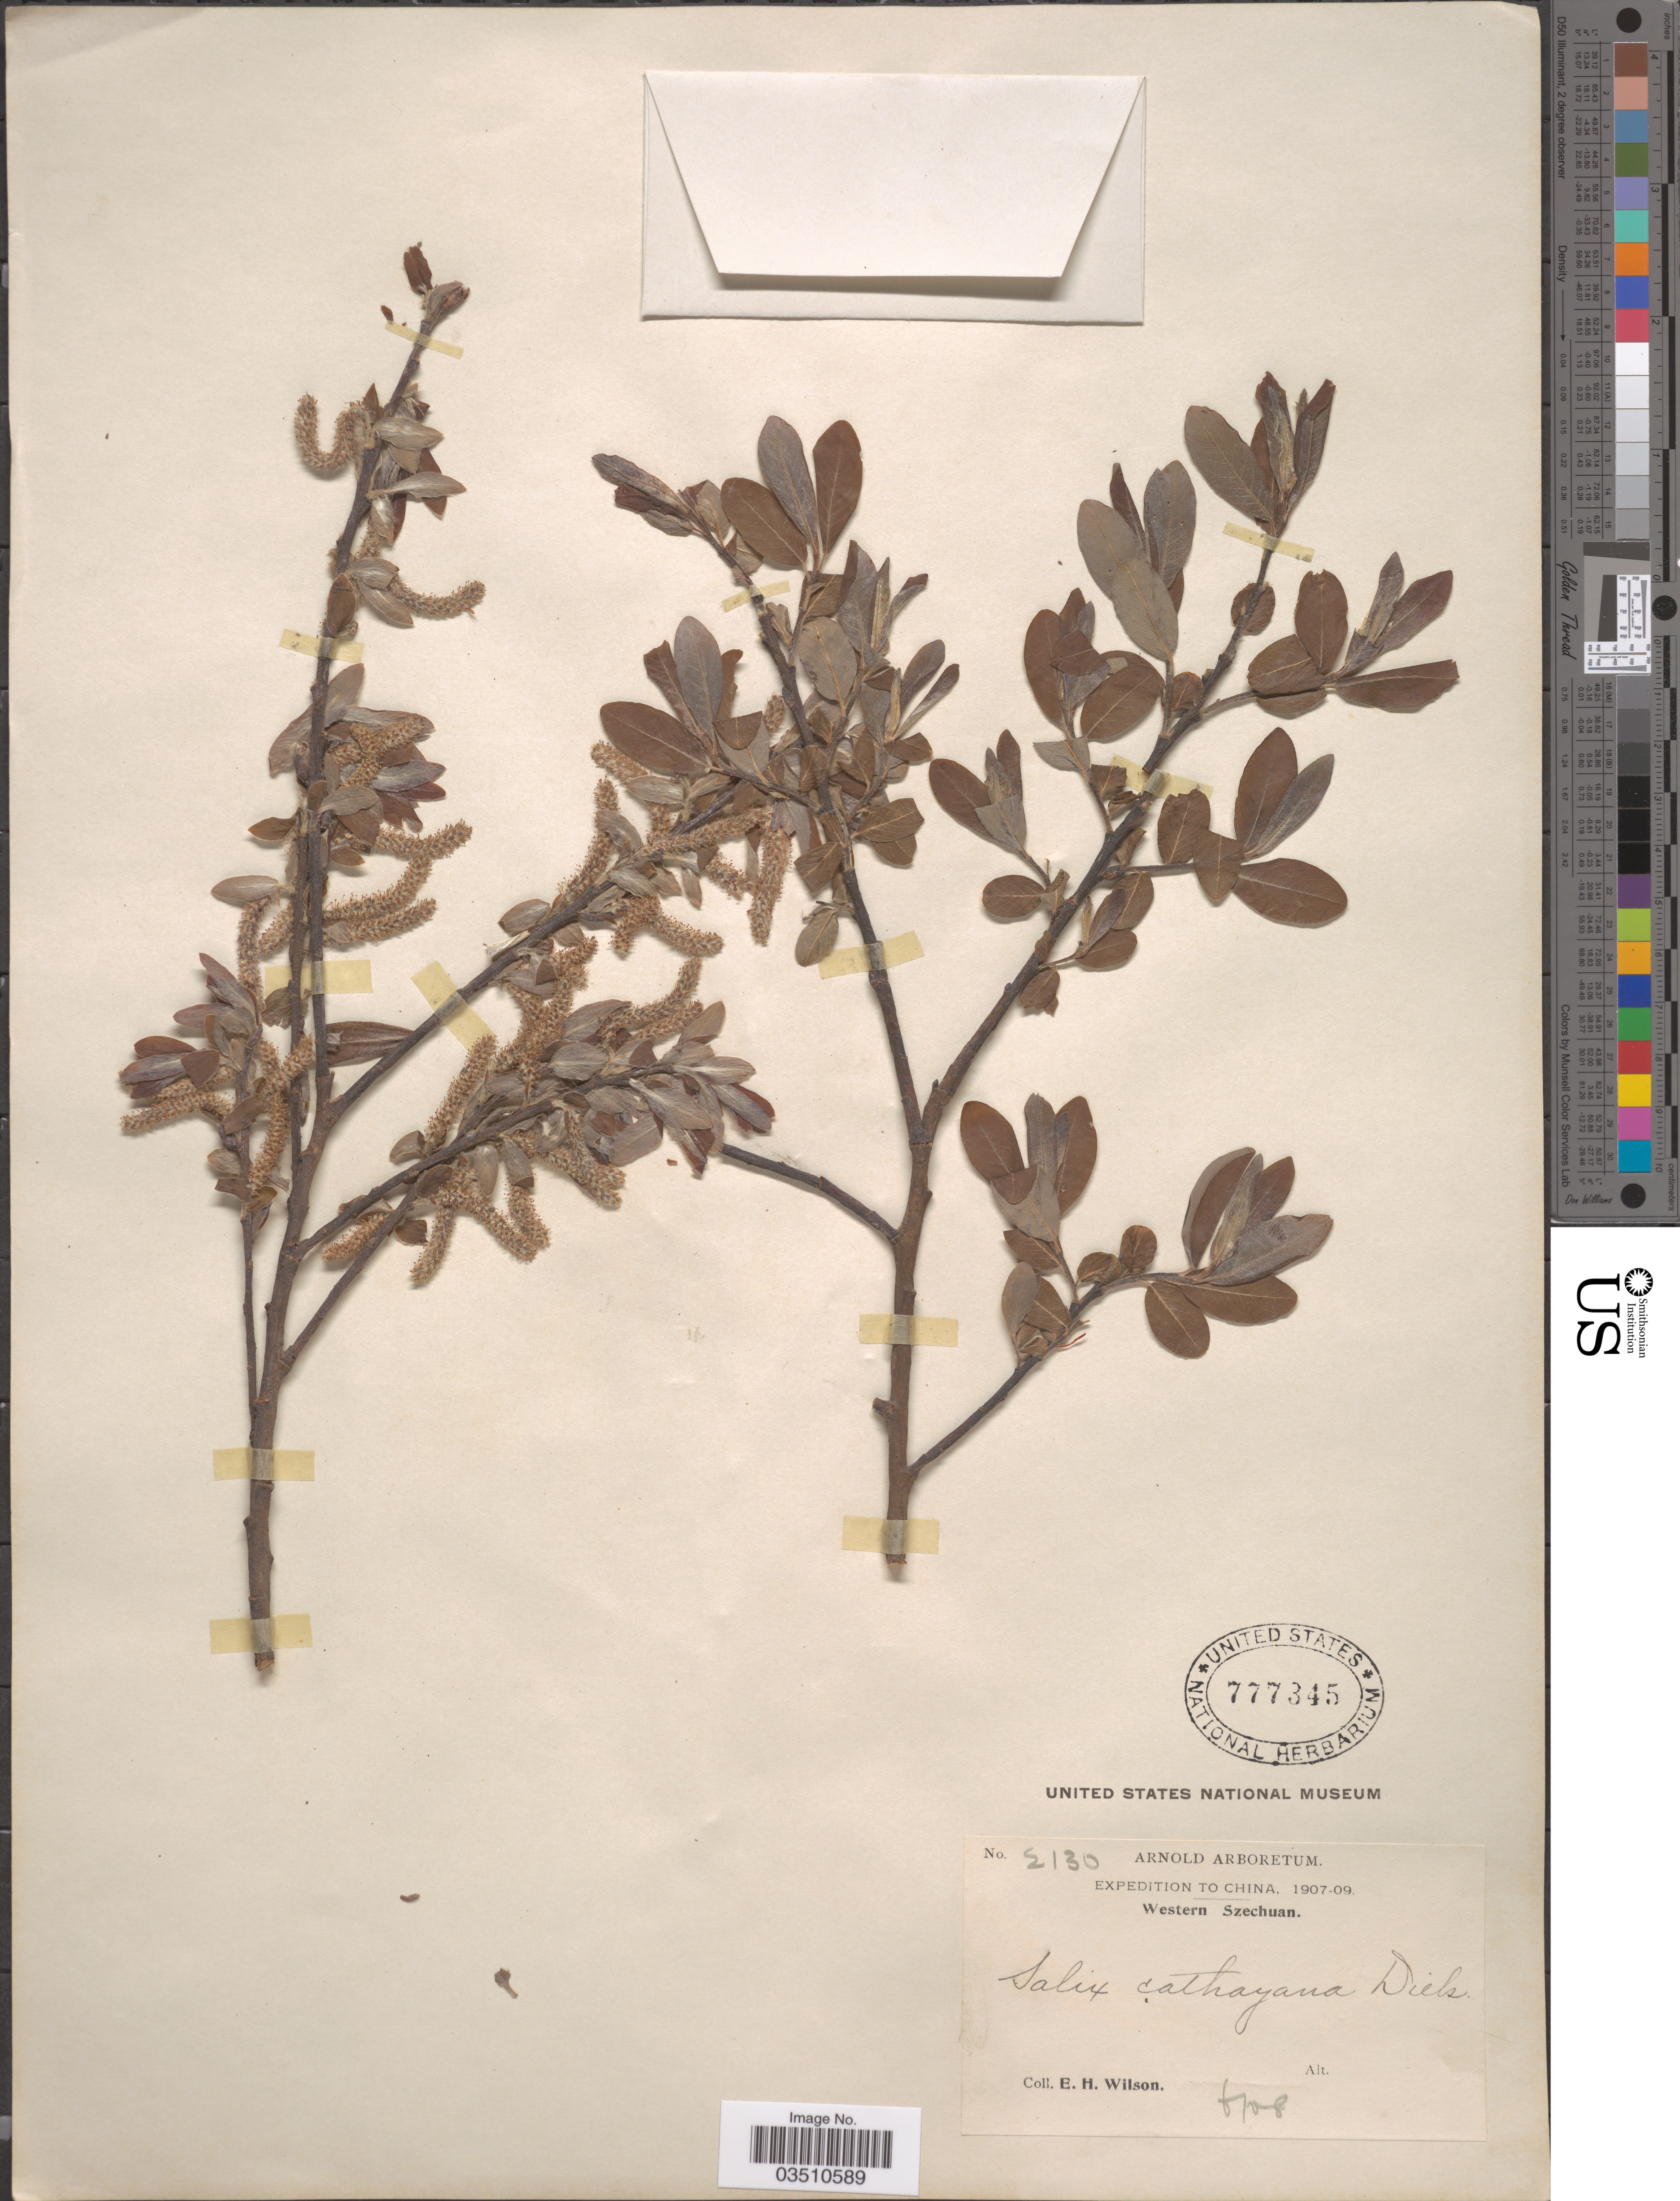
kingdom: Plantae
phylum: Tracheophyta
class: Magnoliopsida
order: Malpighiales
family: Salicaceae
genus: Salix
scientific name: Salix cathayana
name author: Diels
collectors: E. Wilson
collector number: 2130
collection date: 1908-06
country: China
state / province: Sichuan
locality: Western Szechuan.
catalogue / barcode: US 777345